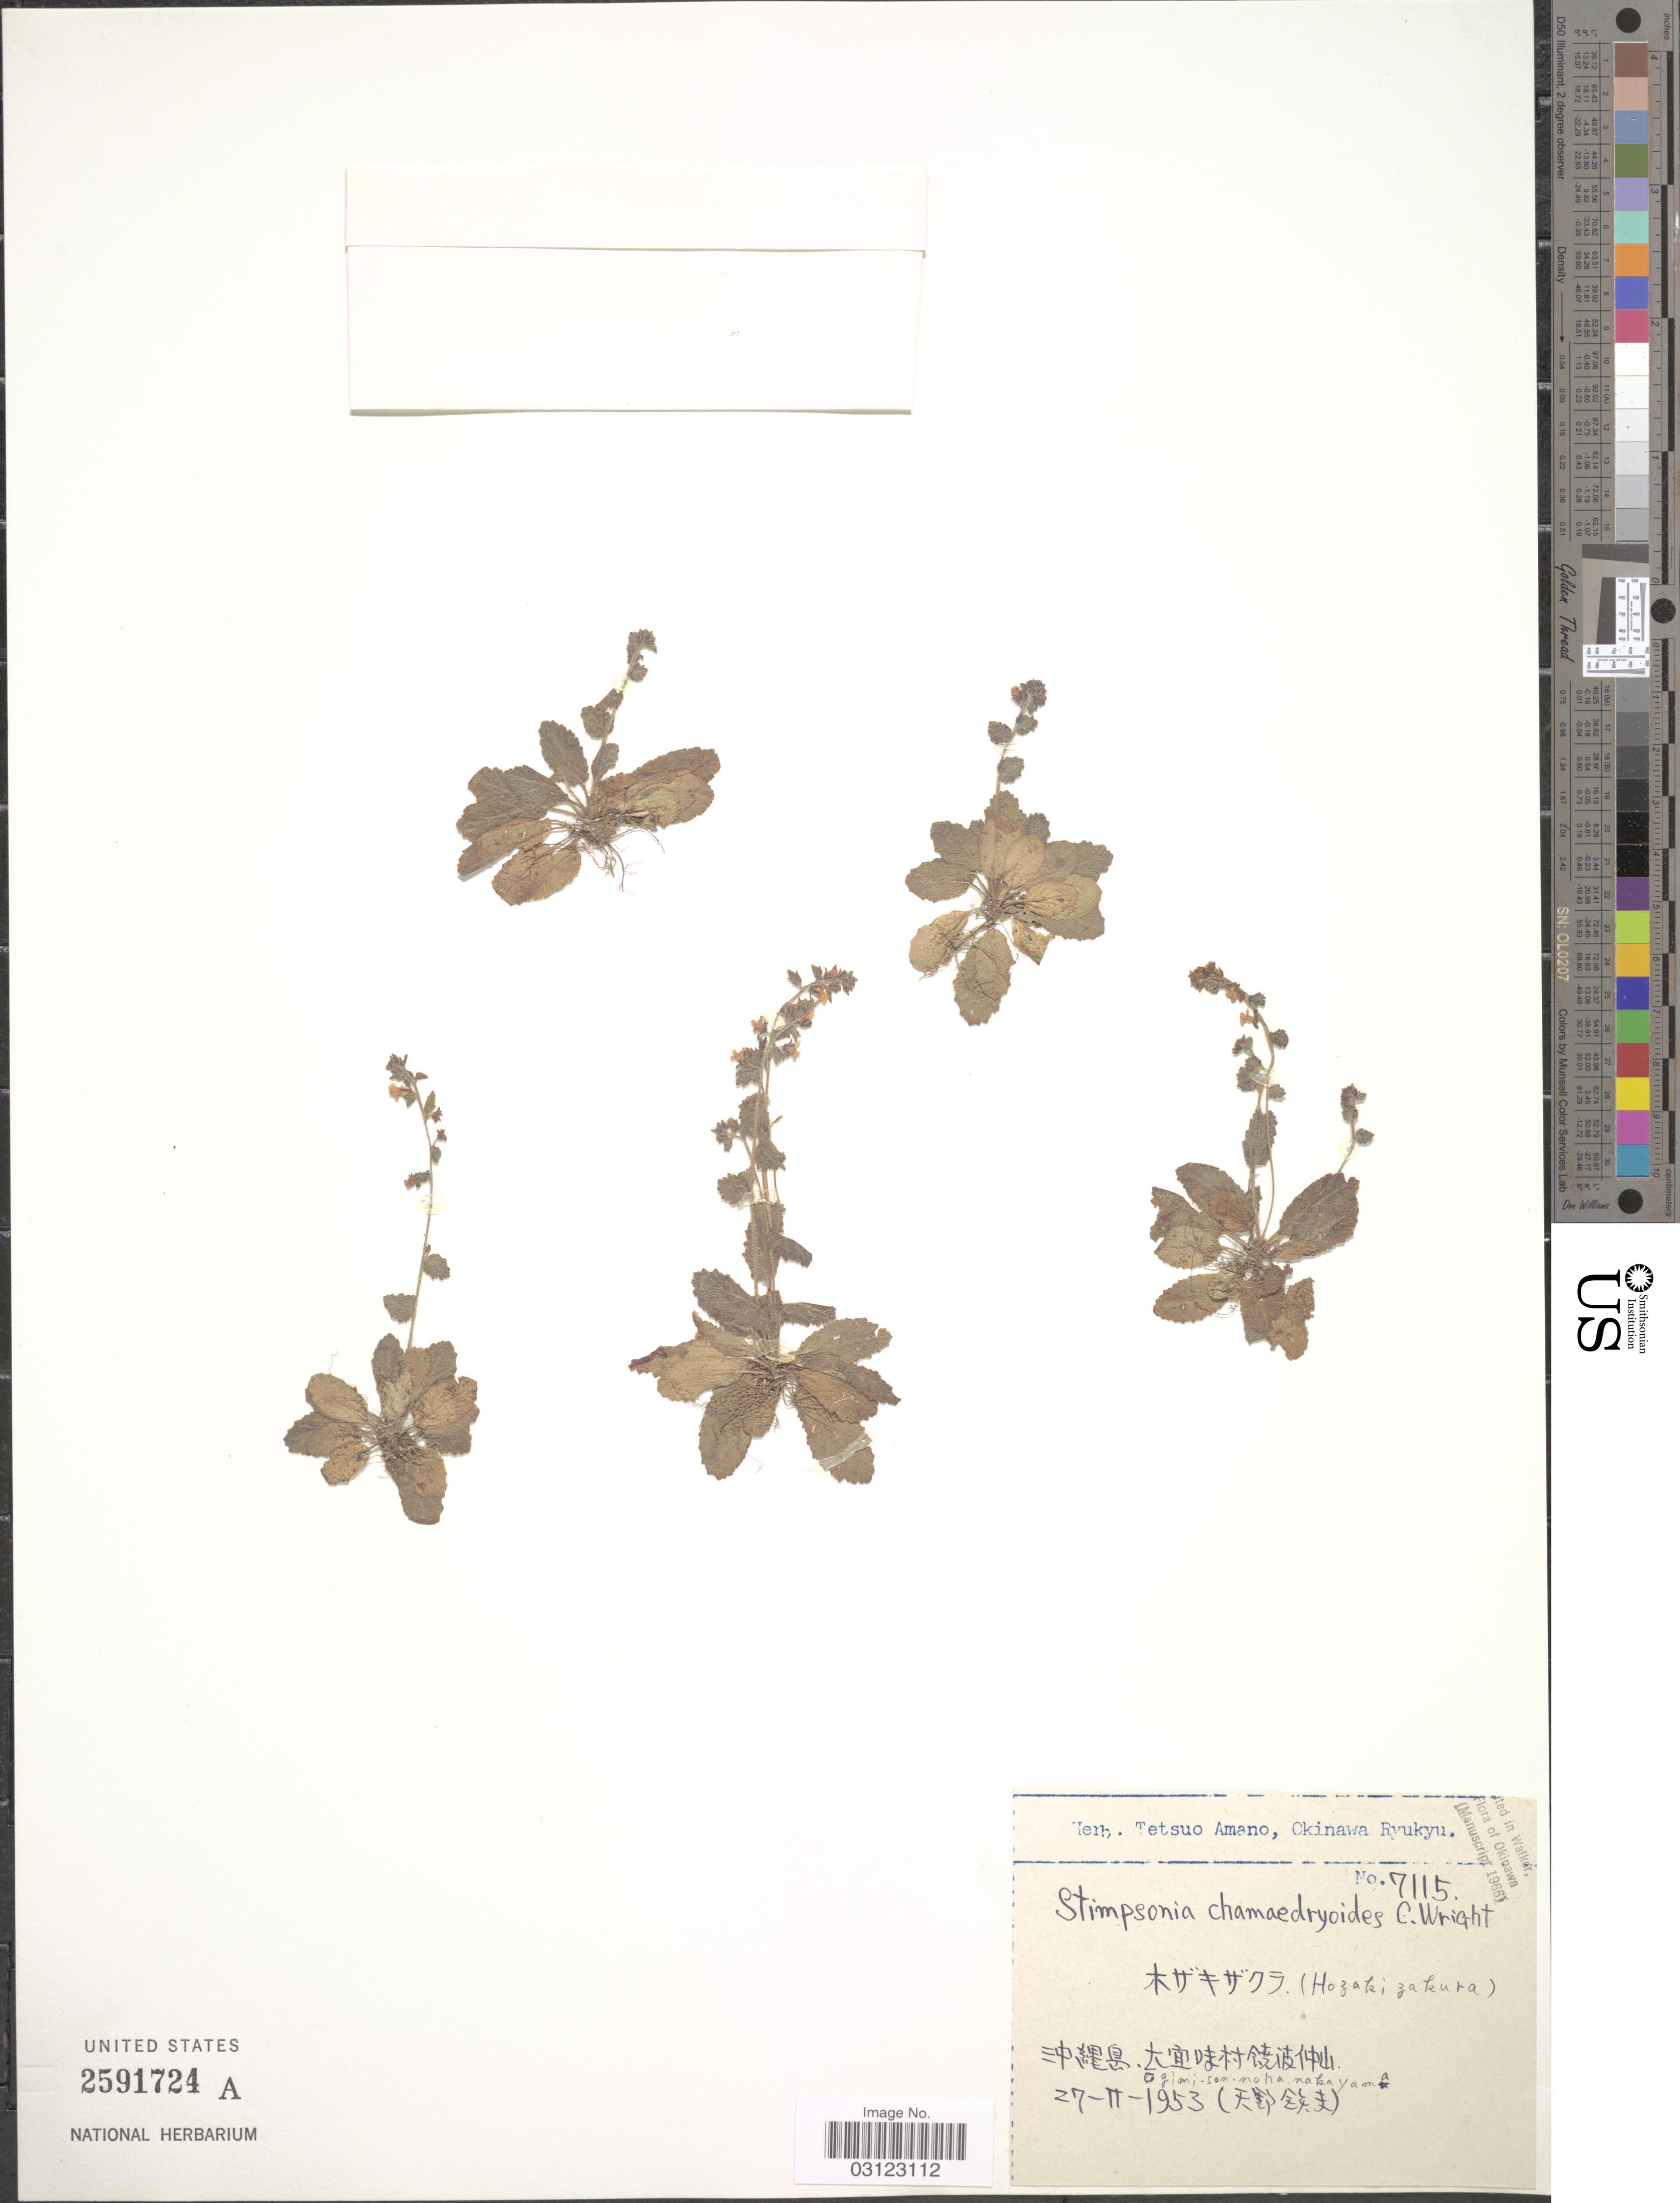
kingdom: Plantae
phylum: Tracheophyta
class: Magnoliopsida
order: Ericales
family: Primulaceae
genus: Stimpsonia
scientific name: Stimpsonia chamaedryoides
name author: C. Wright ex A. Gray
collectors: Ex herb. Tetsuo Amano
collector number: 7115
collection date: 1953-02-27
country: Japan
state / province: Okinawa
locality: Ogimi-son. No ha naka yama.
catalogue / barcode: US 2591724A